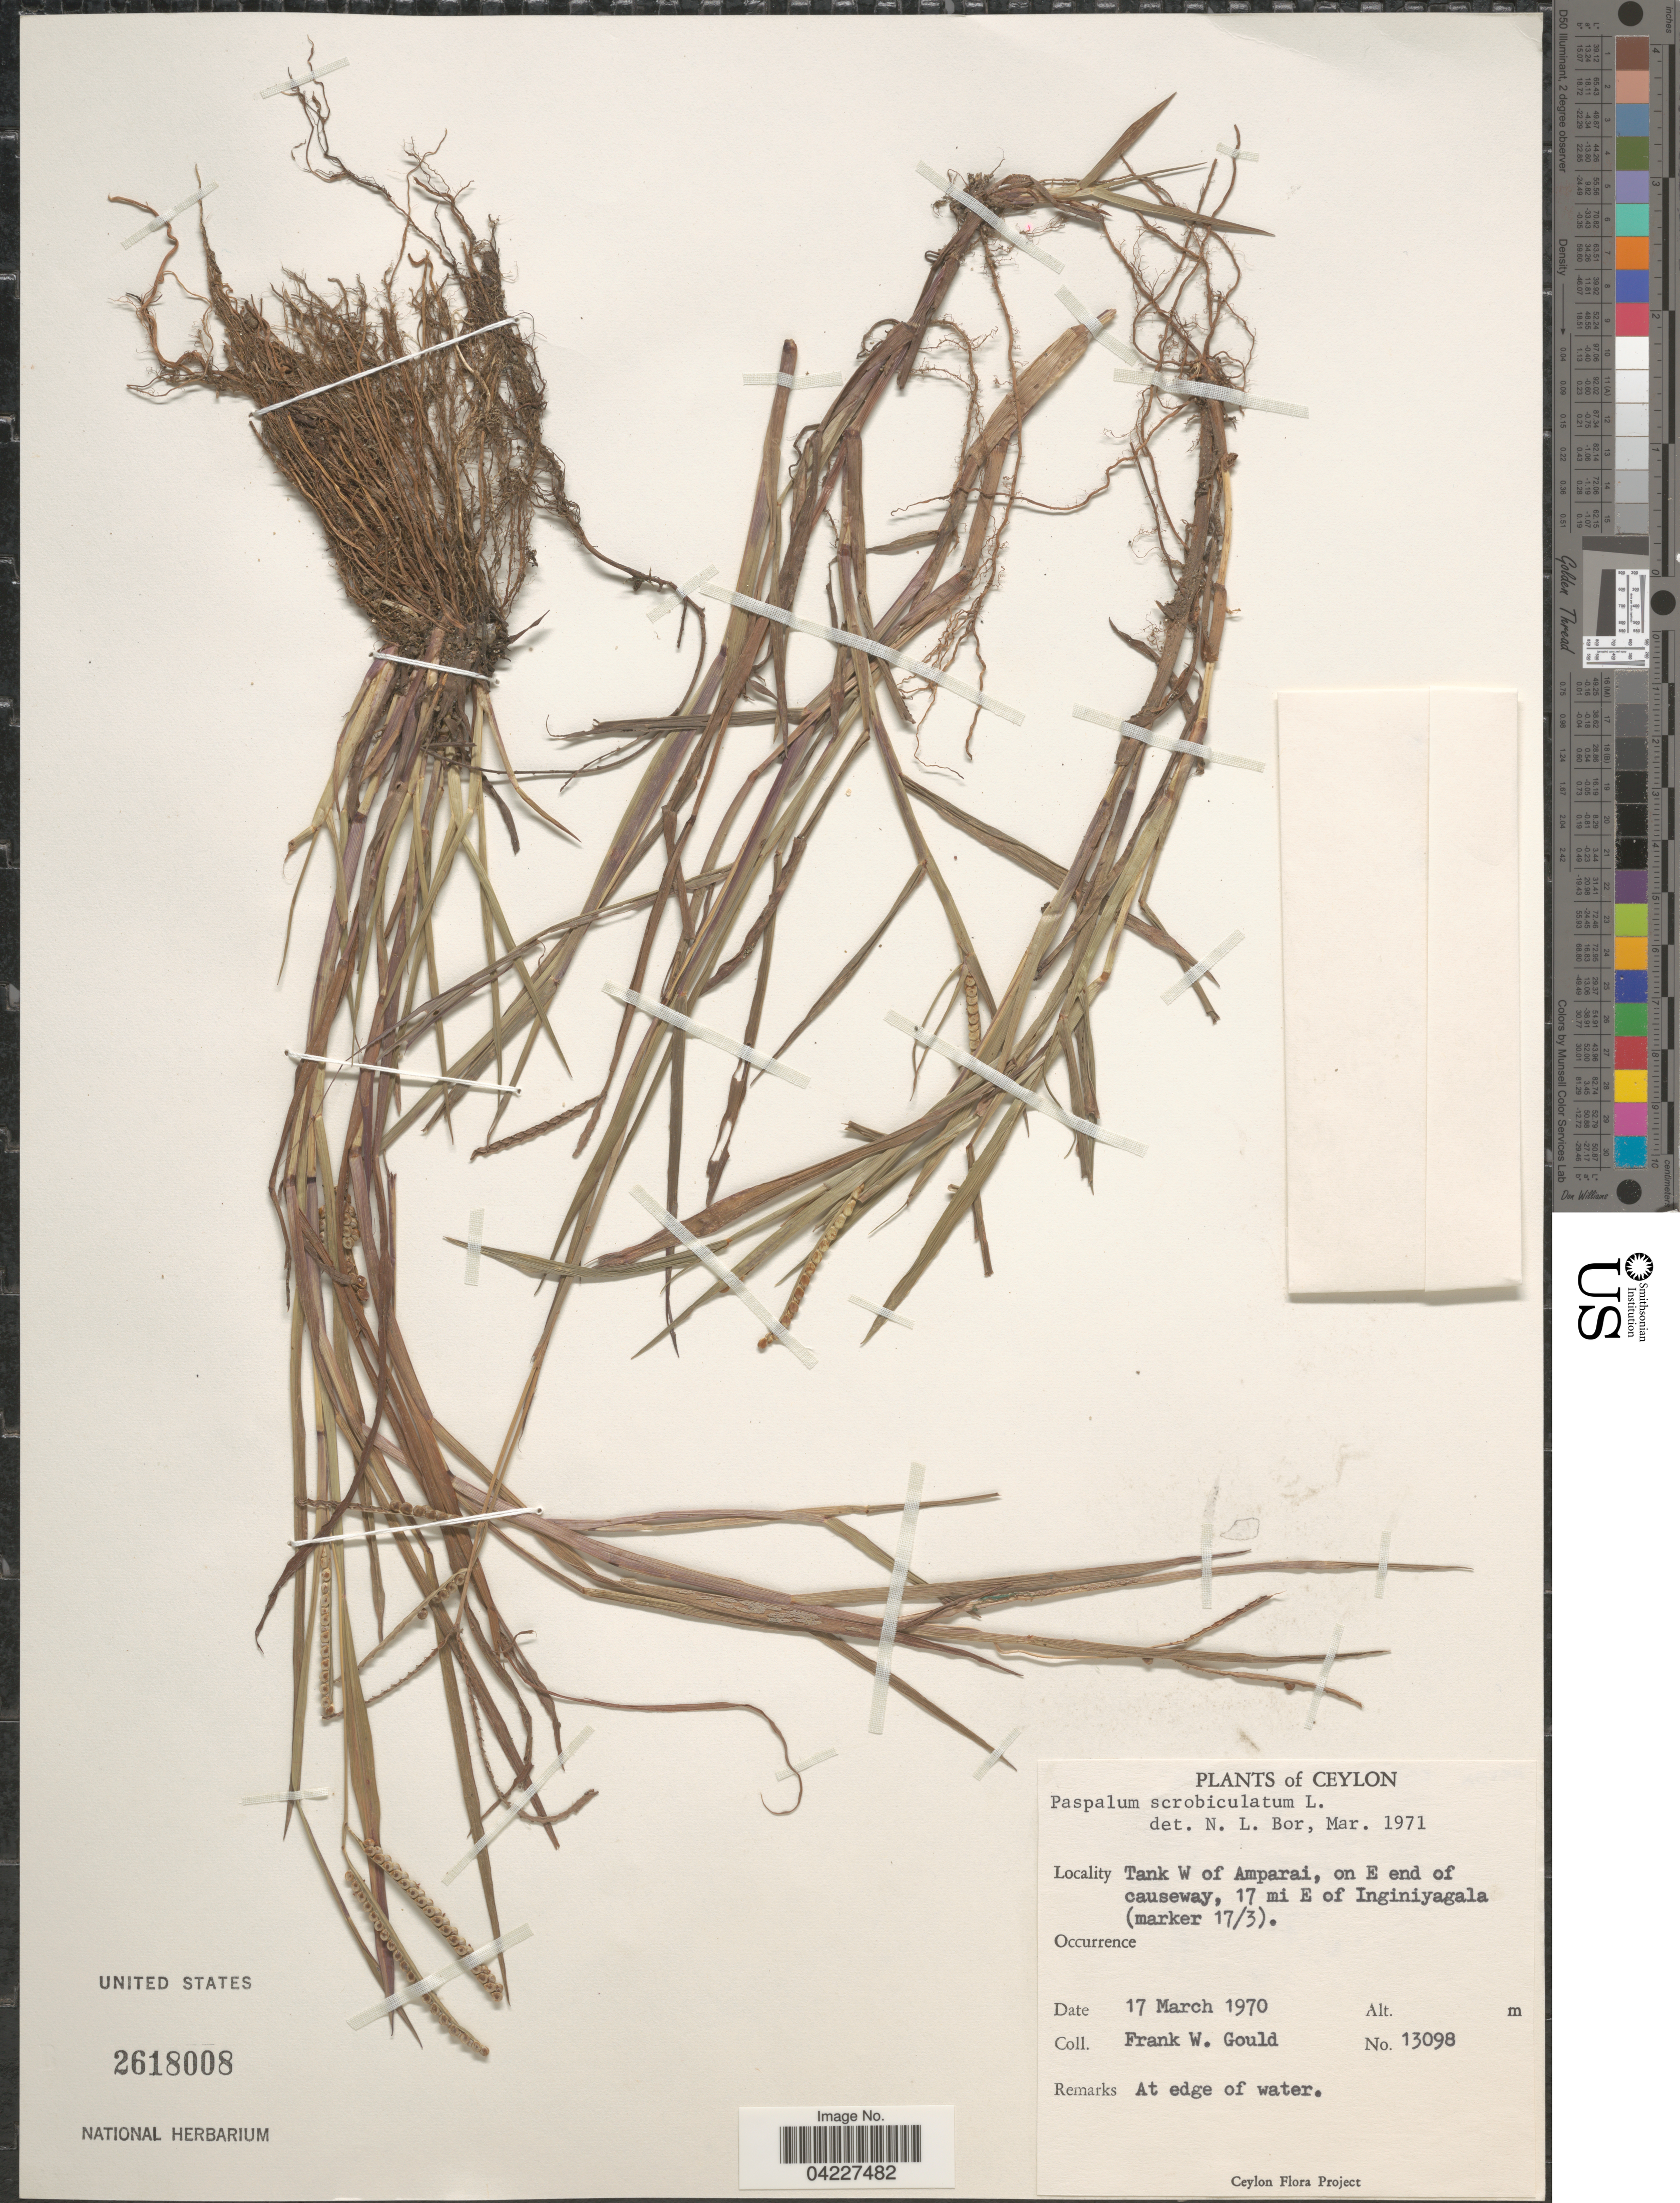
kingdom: Plantae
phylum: Tracheophyta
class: Liliopsida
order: Poales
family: Poaceae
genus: Paspalum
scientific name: Paspalum scrobiculatum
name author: L.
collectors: F. W. Gould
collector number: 13098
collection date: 1970-03-17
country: Sri Lanka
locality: Ceylon. Tank W of Amparai, on E end of causeway, 17 mi E of Inginiyagala (marker 17/3).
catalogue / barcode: US 2618008